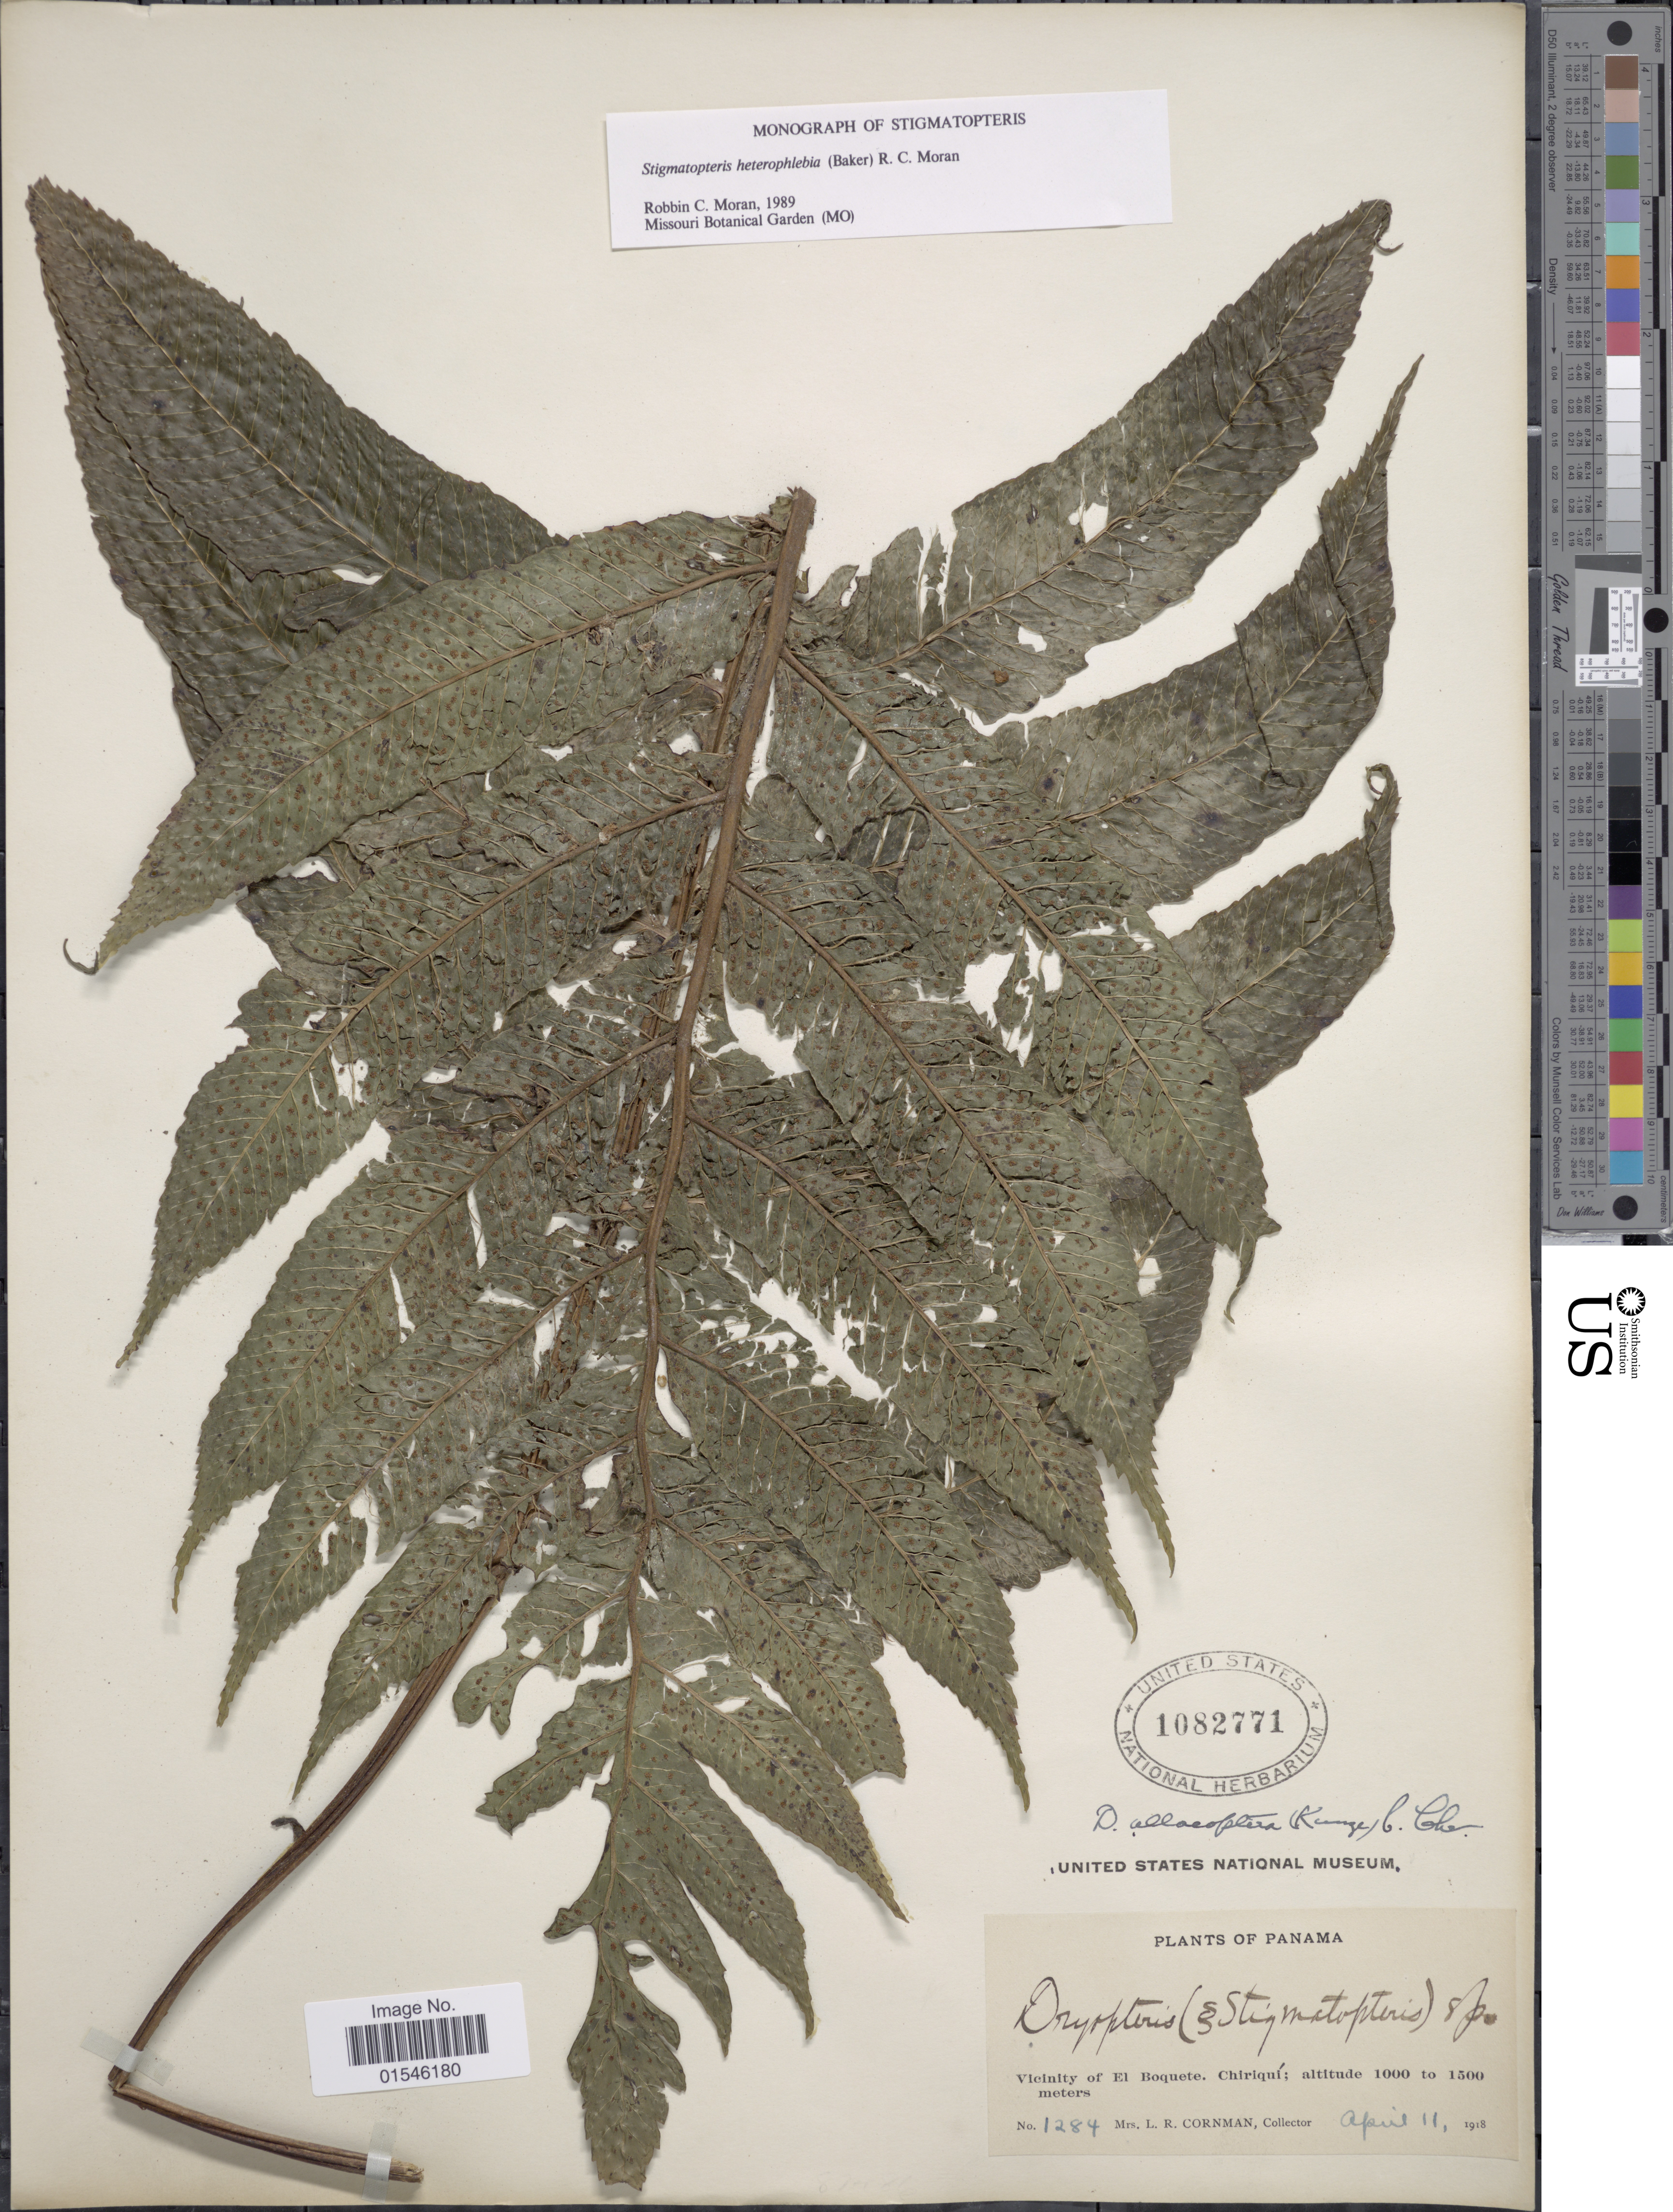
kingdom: Plantae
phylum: Tracheophyta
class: Polypodiopsida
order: Polypodiales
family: Dryopteridaceae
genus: Stigmatopteris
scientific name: Stigmatopteris heterophlebia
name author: (Baker) R.C. Moran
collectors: L. Cornman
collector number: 1284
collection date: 1918-04-11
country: Panama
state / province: Chiriqui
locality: Vicinity of El Boquete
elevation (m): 1000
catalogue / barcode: US 1082771